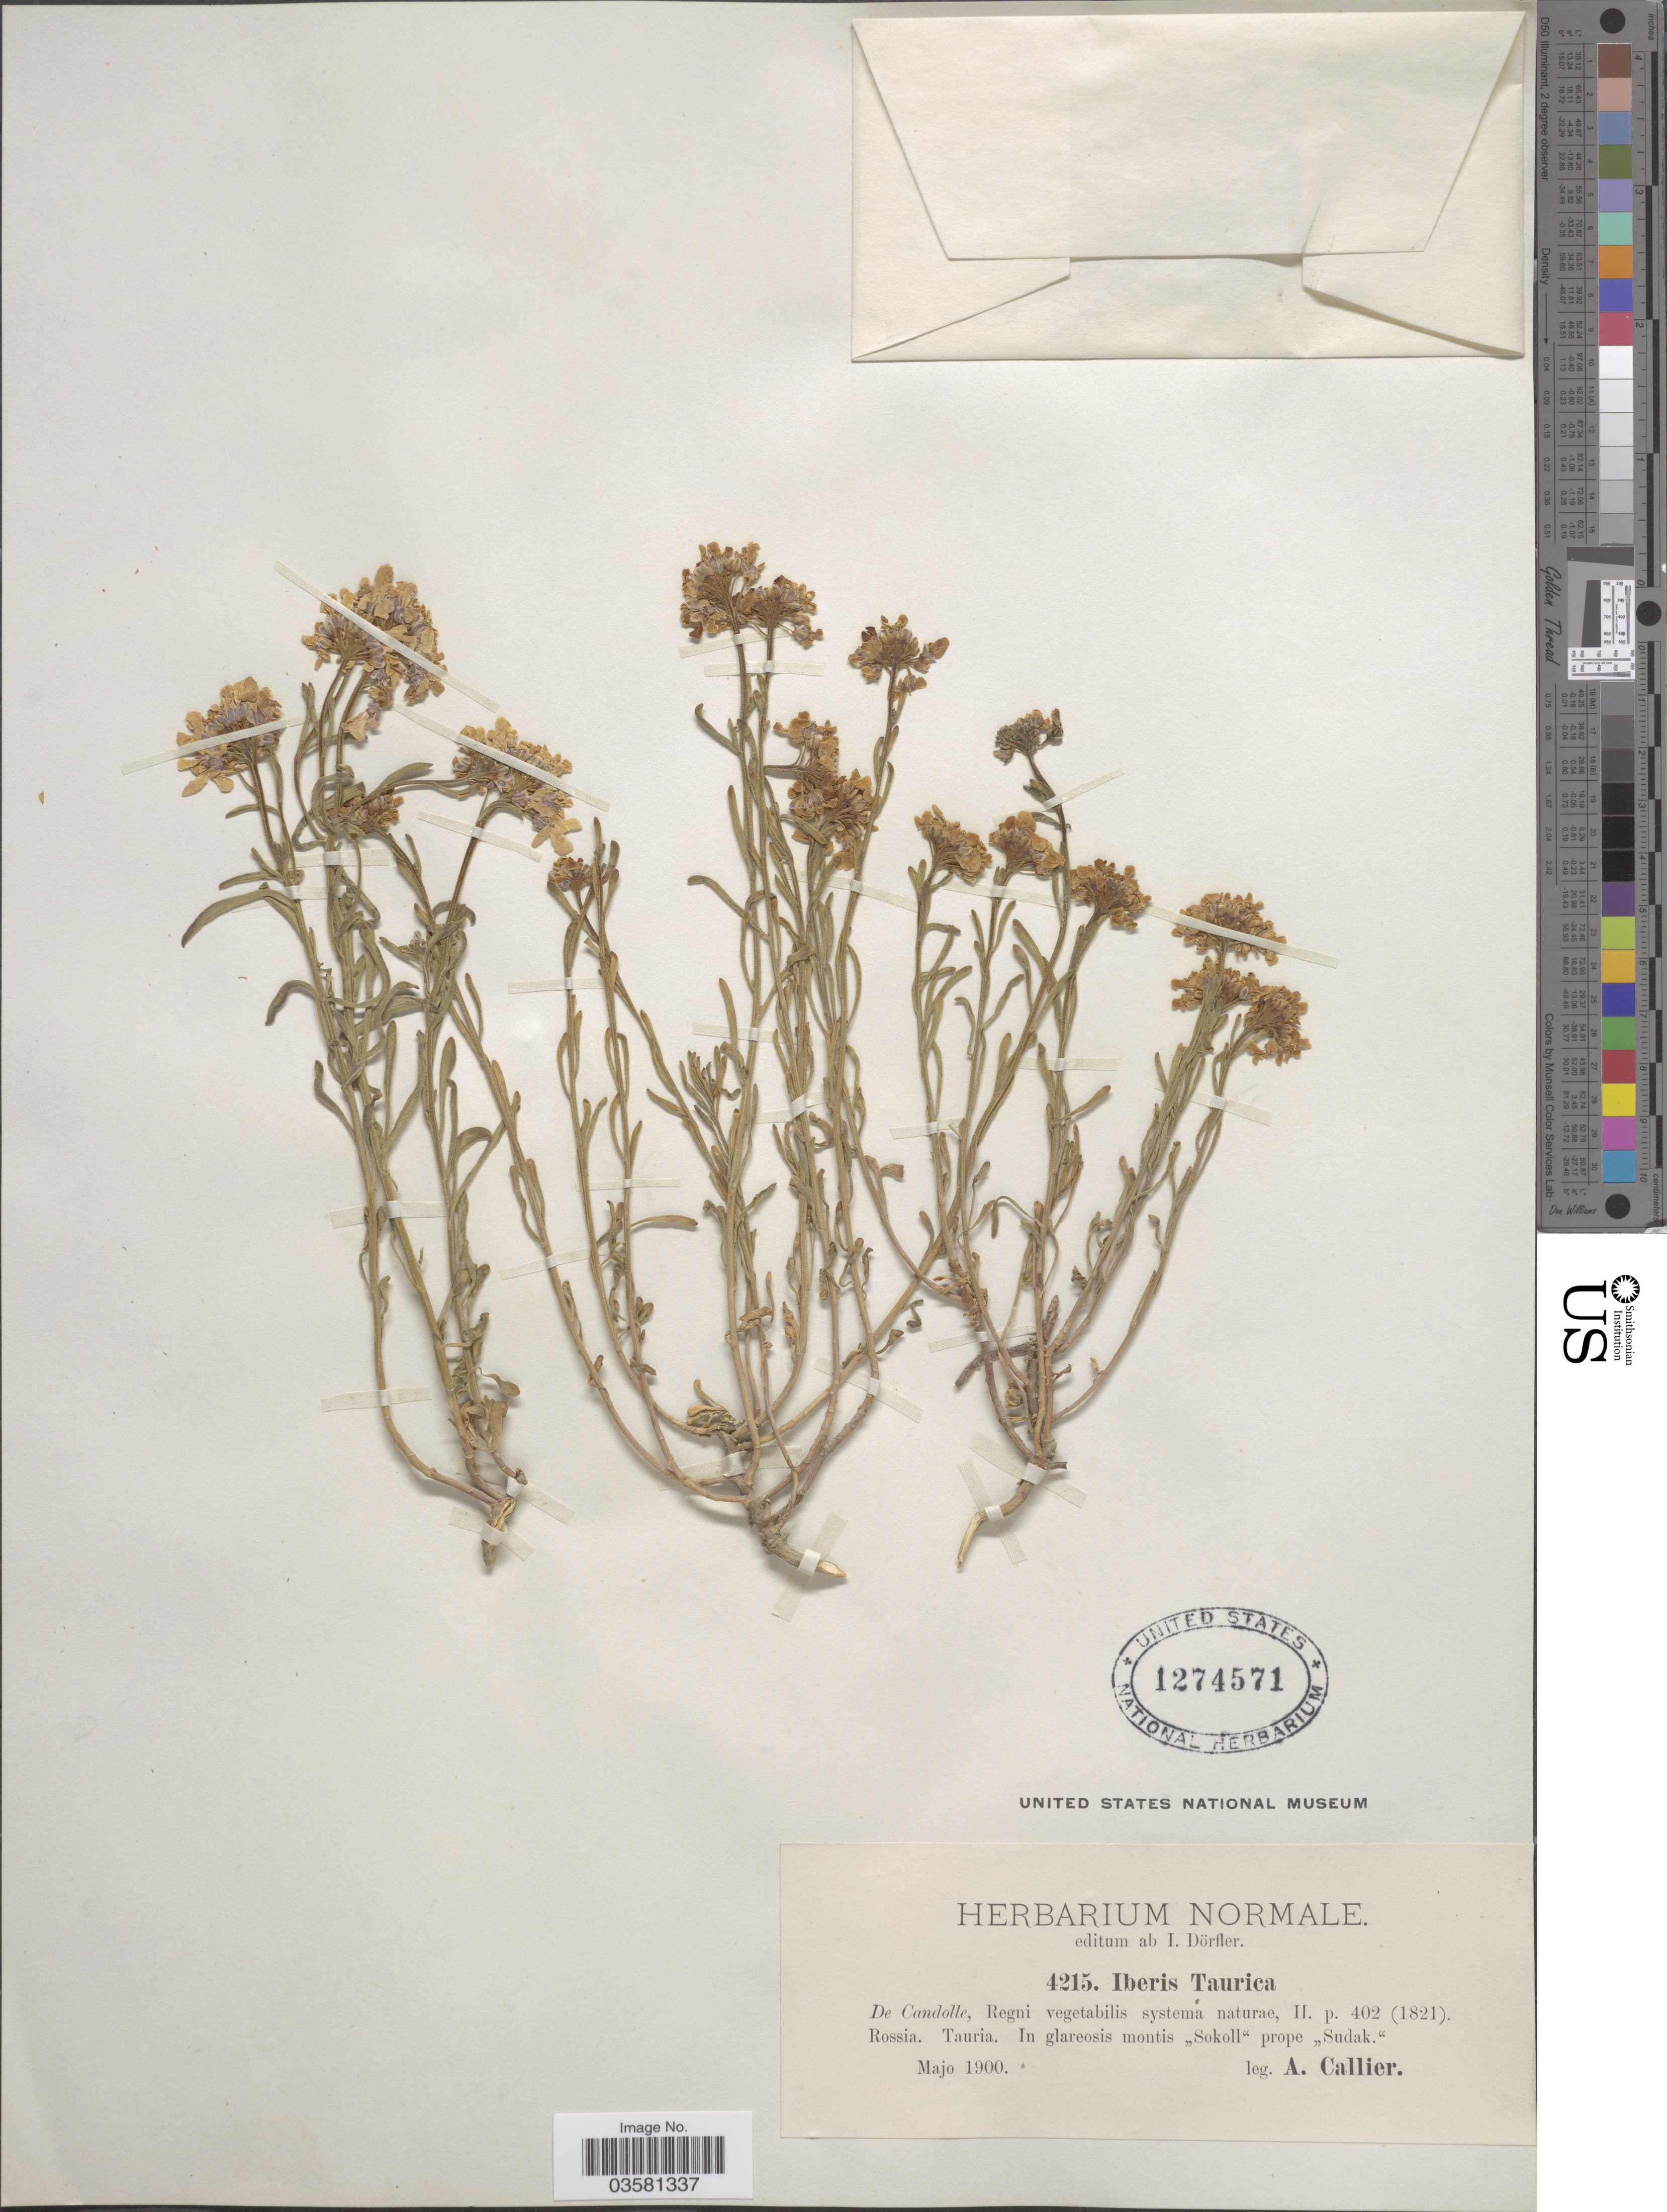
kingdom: Plantae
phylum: Tracheophyta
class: Magnoliopsida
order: Brassicales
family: Brassicaceae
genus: Iberis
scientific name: Iberis taurica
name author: DC.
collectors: A. Callier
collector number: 4215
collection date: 1900-05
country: Ukraine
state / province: Crimea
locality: Rossia. Tauria. In glareosis montis "Sokoll" prope "Sudak.".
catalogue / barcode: US 1274571